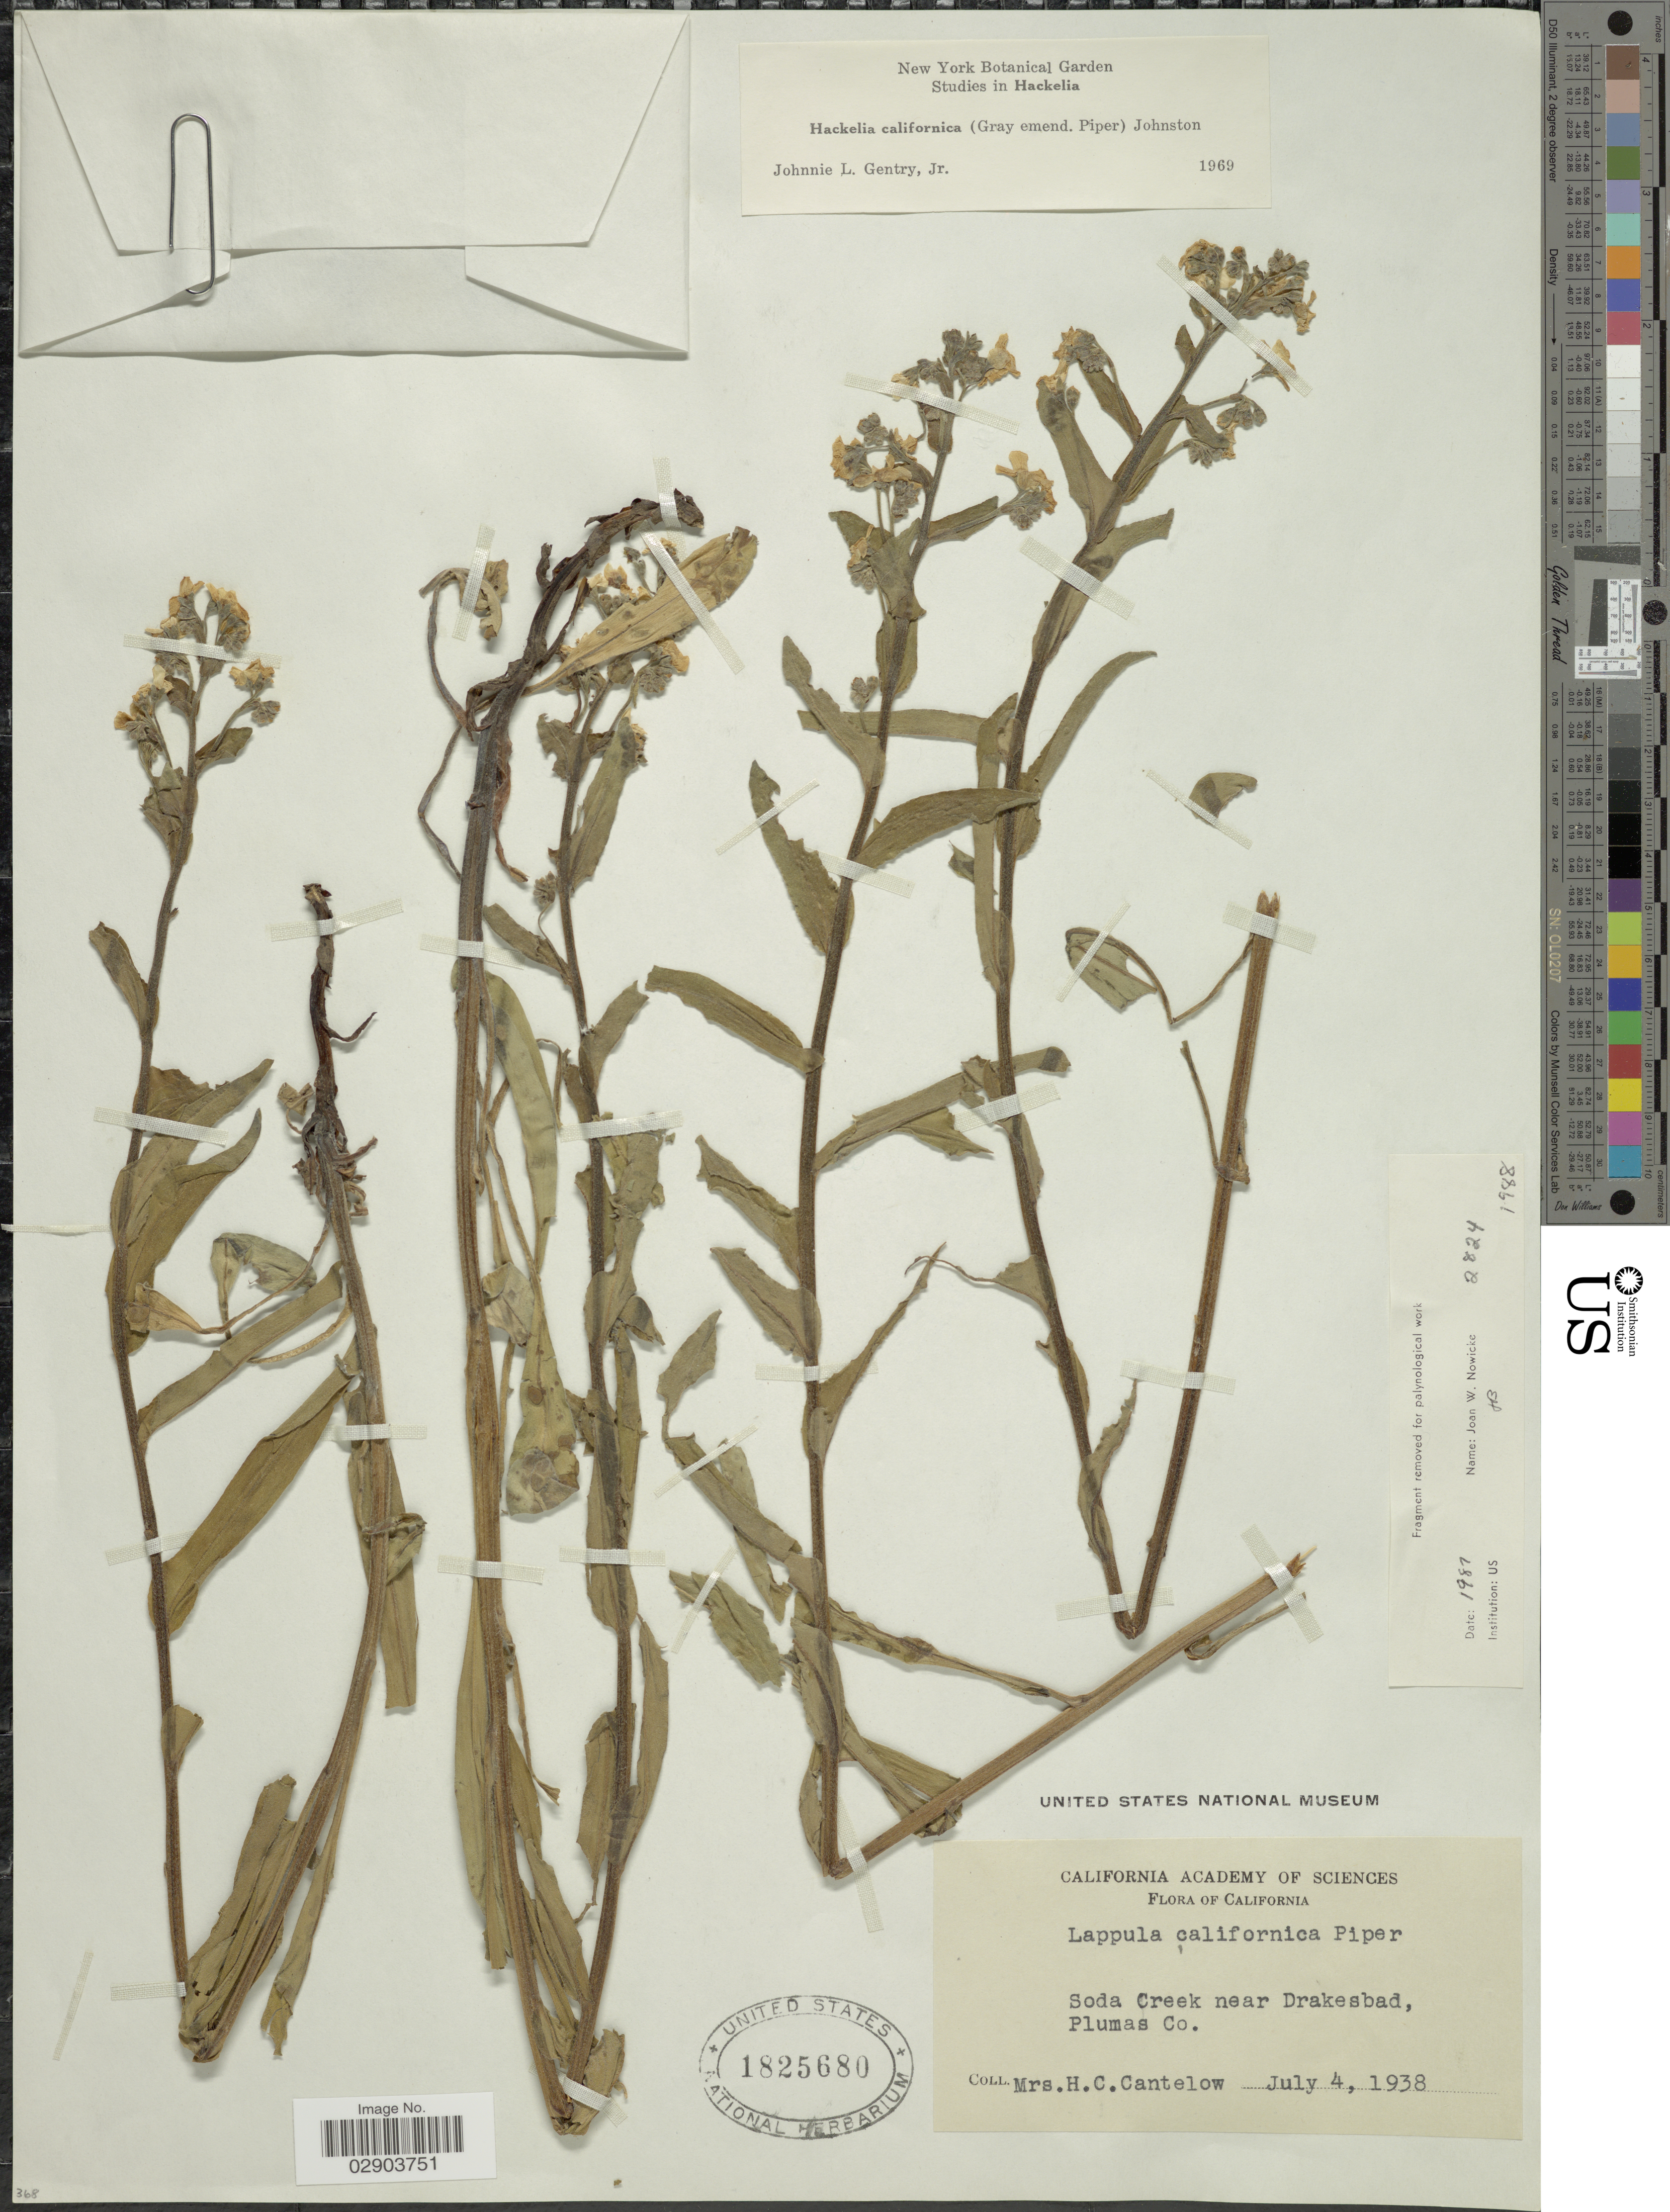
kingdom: Plantae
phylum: Tracheophyta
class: Magnoliopsida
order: Boraginales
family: Boraginaceae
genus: Hackelia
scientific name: Hackelia californica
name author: (A. Gray) I.M. Johnst.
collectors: H. Cantelow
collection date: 1938-07-04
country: United States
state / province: California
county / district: Plumas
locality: Soda Creek near Drakesbad, Plumas Co.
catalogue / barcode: US 1825680